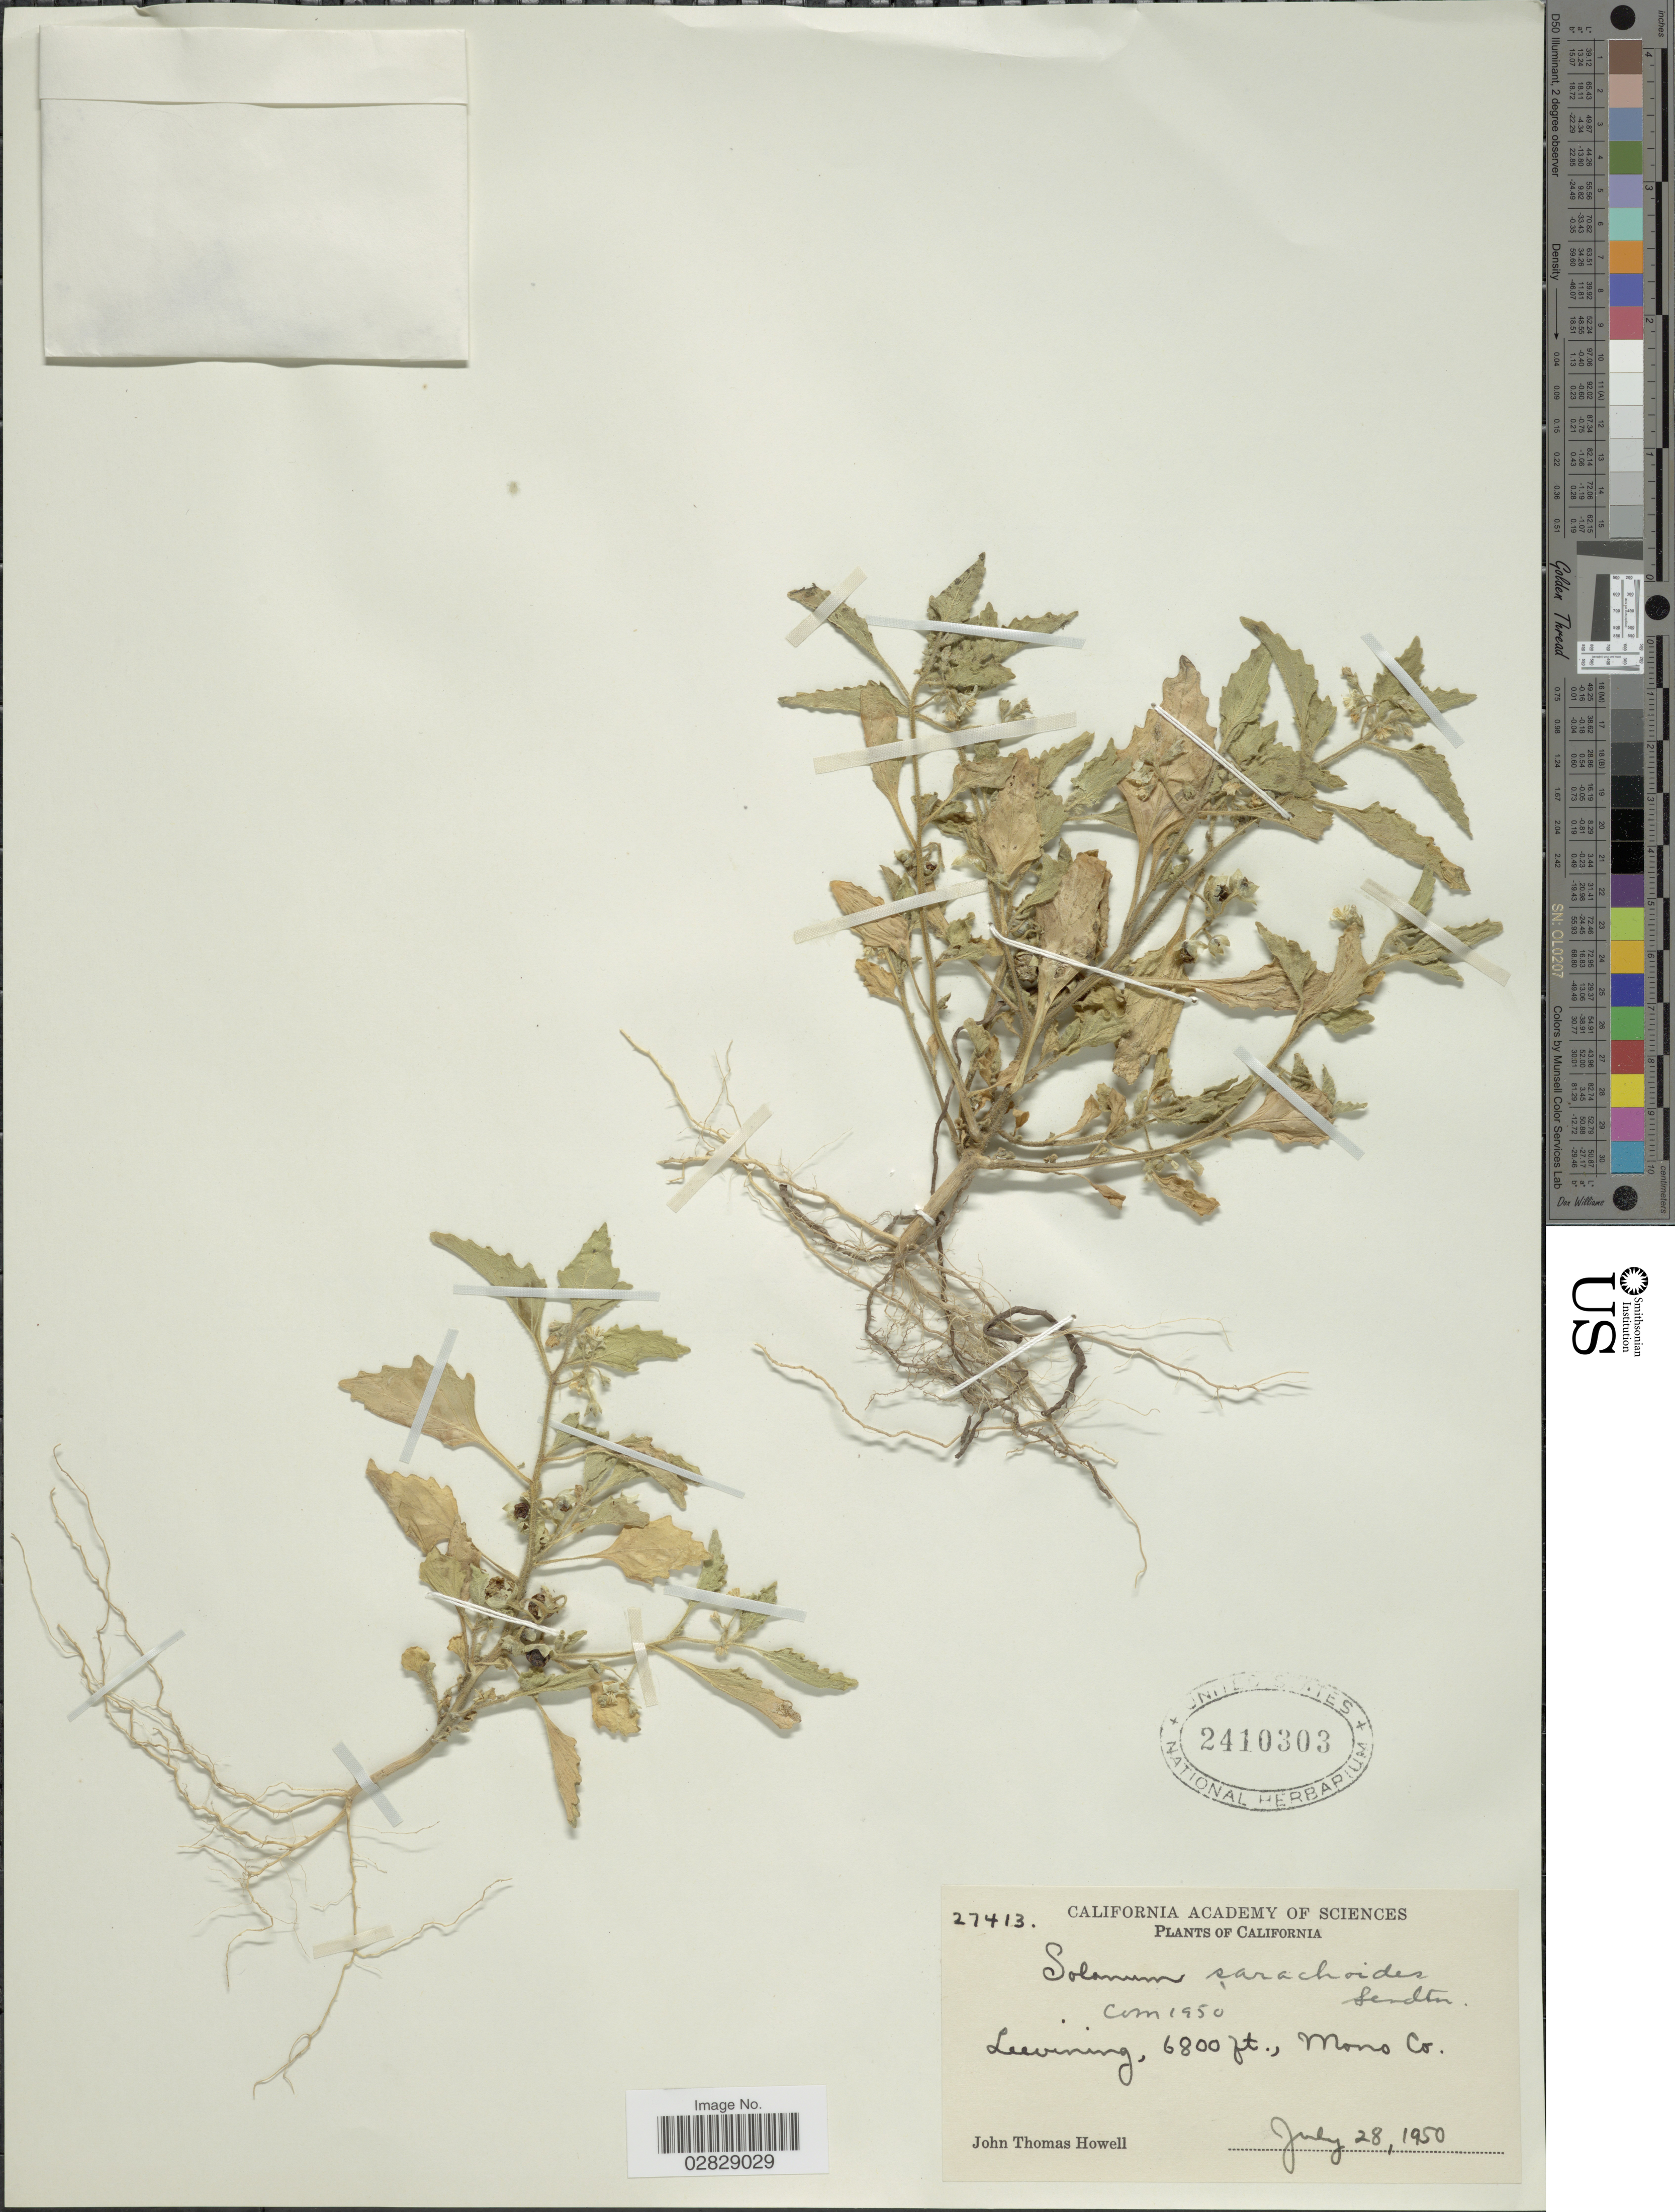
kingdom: Plantae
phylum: Tracheophyta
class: Magnoliopsida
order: Solanales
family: Solanaceae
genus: Solanum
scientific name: Solanum sarachoides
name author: Sendt.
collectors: J. T. Howell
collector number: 27413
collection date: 1950-07-28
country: United States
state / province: California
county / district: Mono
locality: Leevining, Mono Co.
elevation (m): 2073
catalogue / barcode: US 2410303